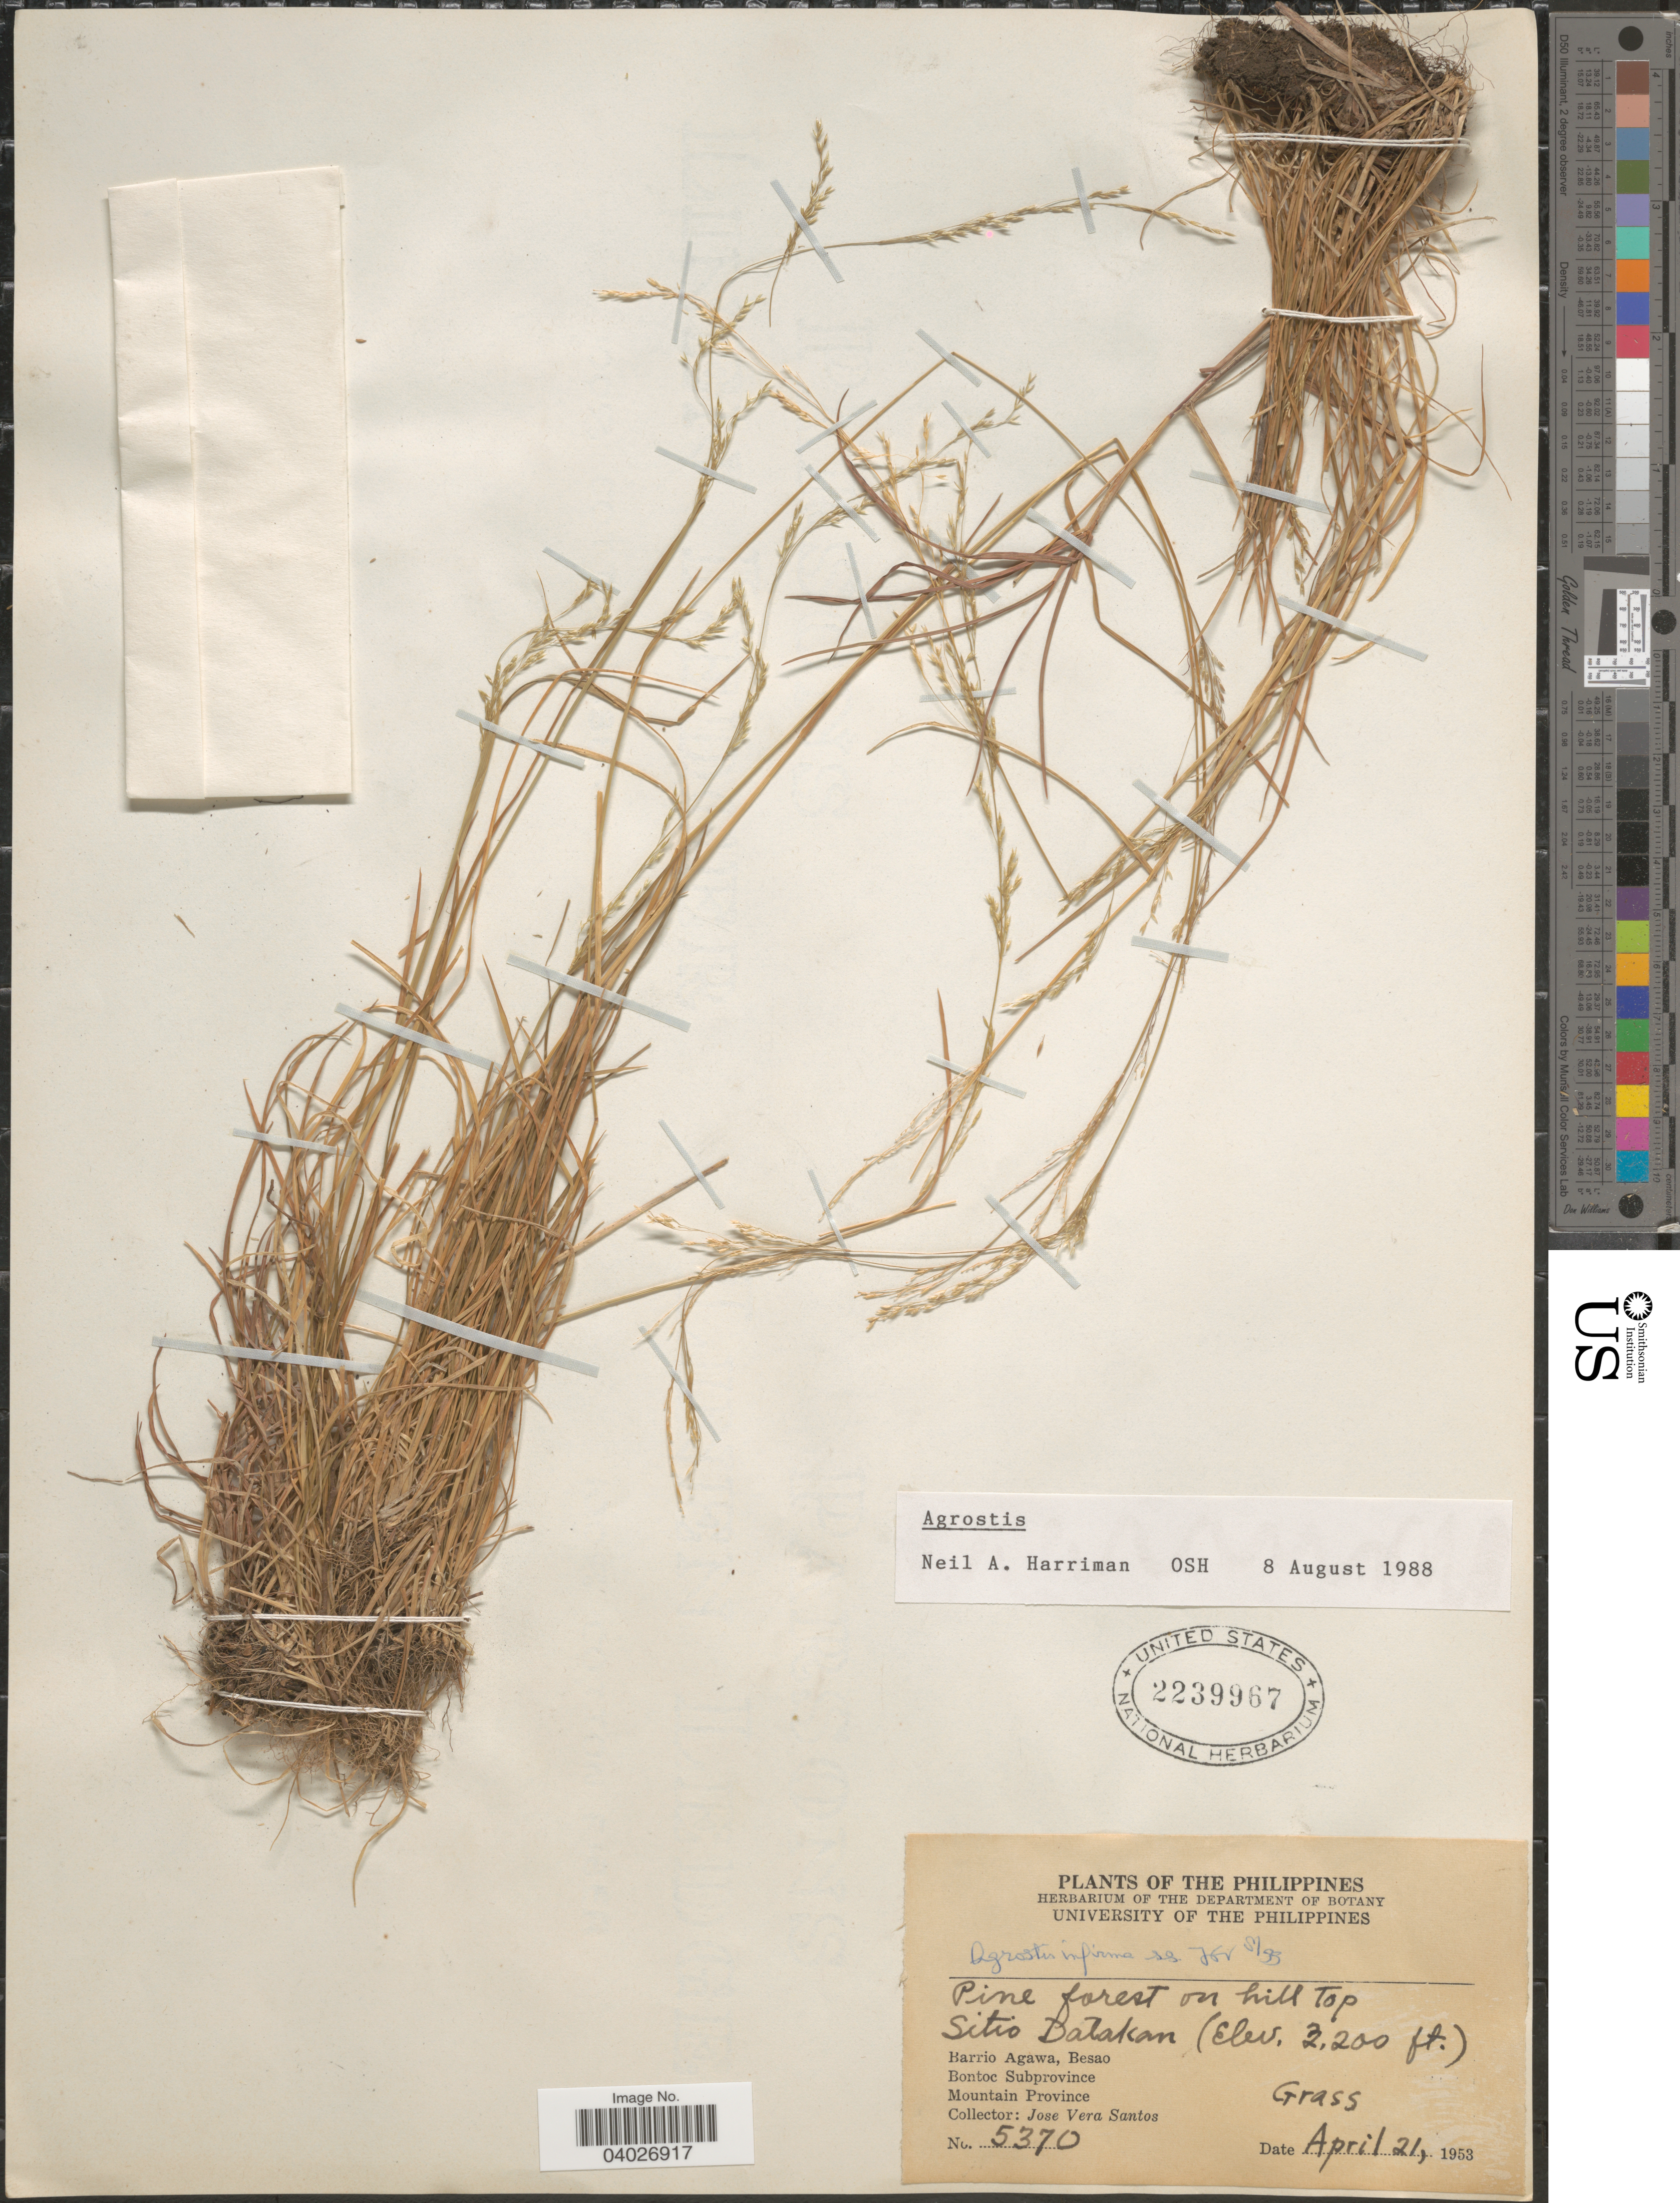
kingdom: Plantae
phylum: Tracheophyta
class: Liliopsida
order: Poales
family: Poaceae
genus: Agrostis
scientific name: Agrostis infirma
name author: Büse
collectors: J. V. Santos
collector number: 5370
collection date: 1953-04-21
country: Philippines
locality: On hill top Sitio Datakan. Barrio Agawa, Besao. Bontoc Subprovince. Mountain Province.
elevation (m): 671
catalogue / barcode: US 2239967